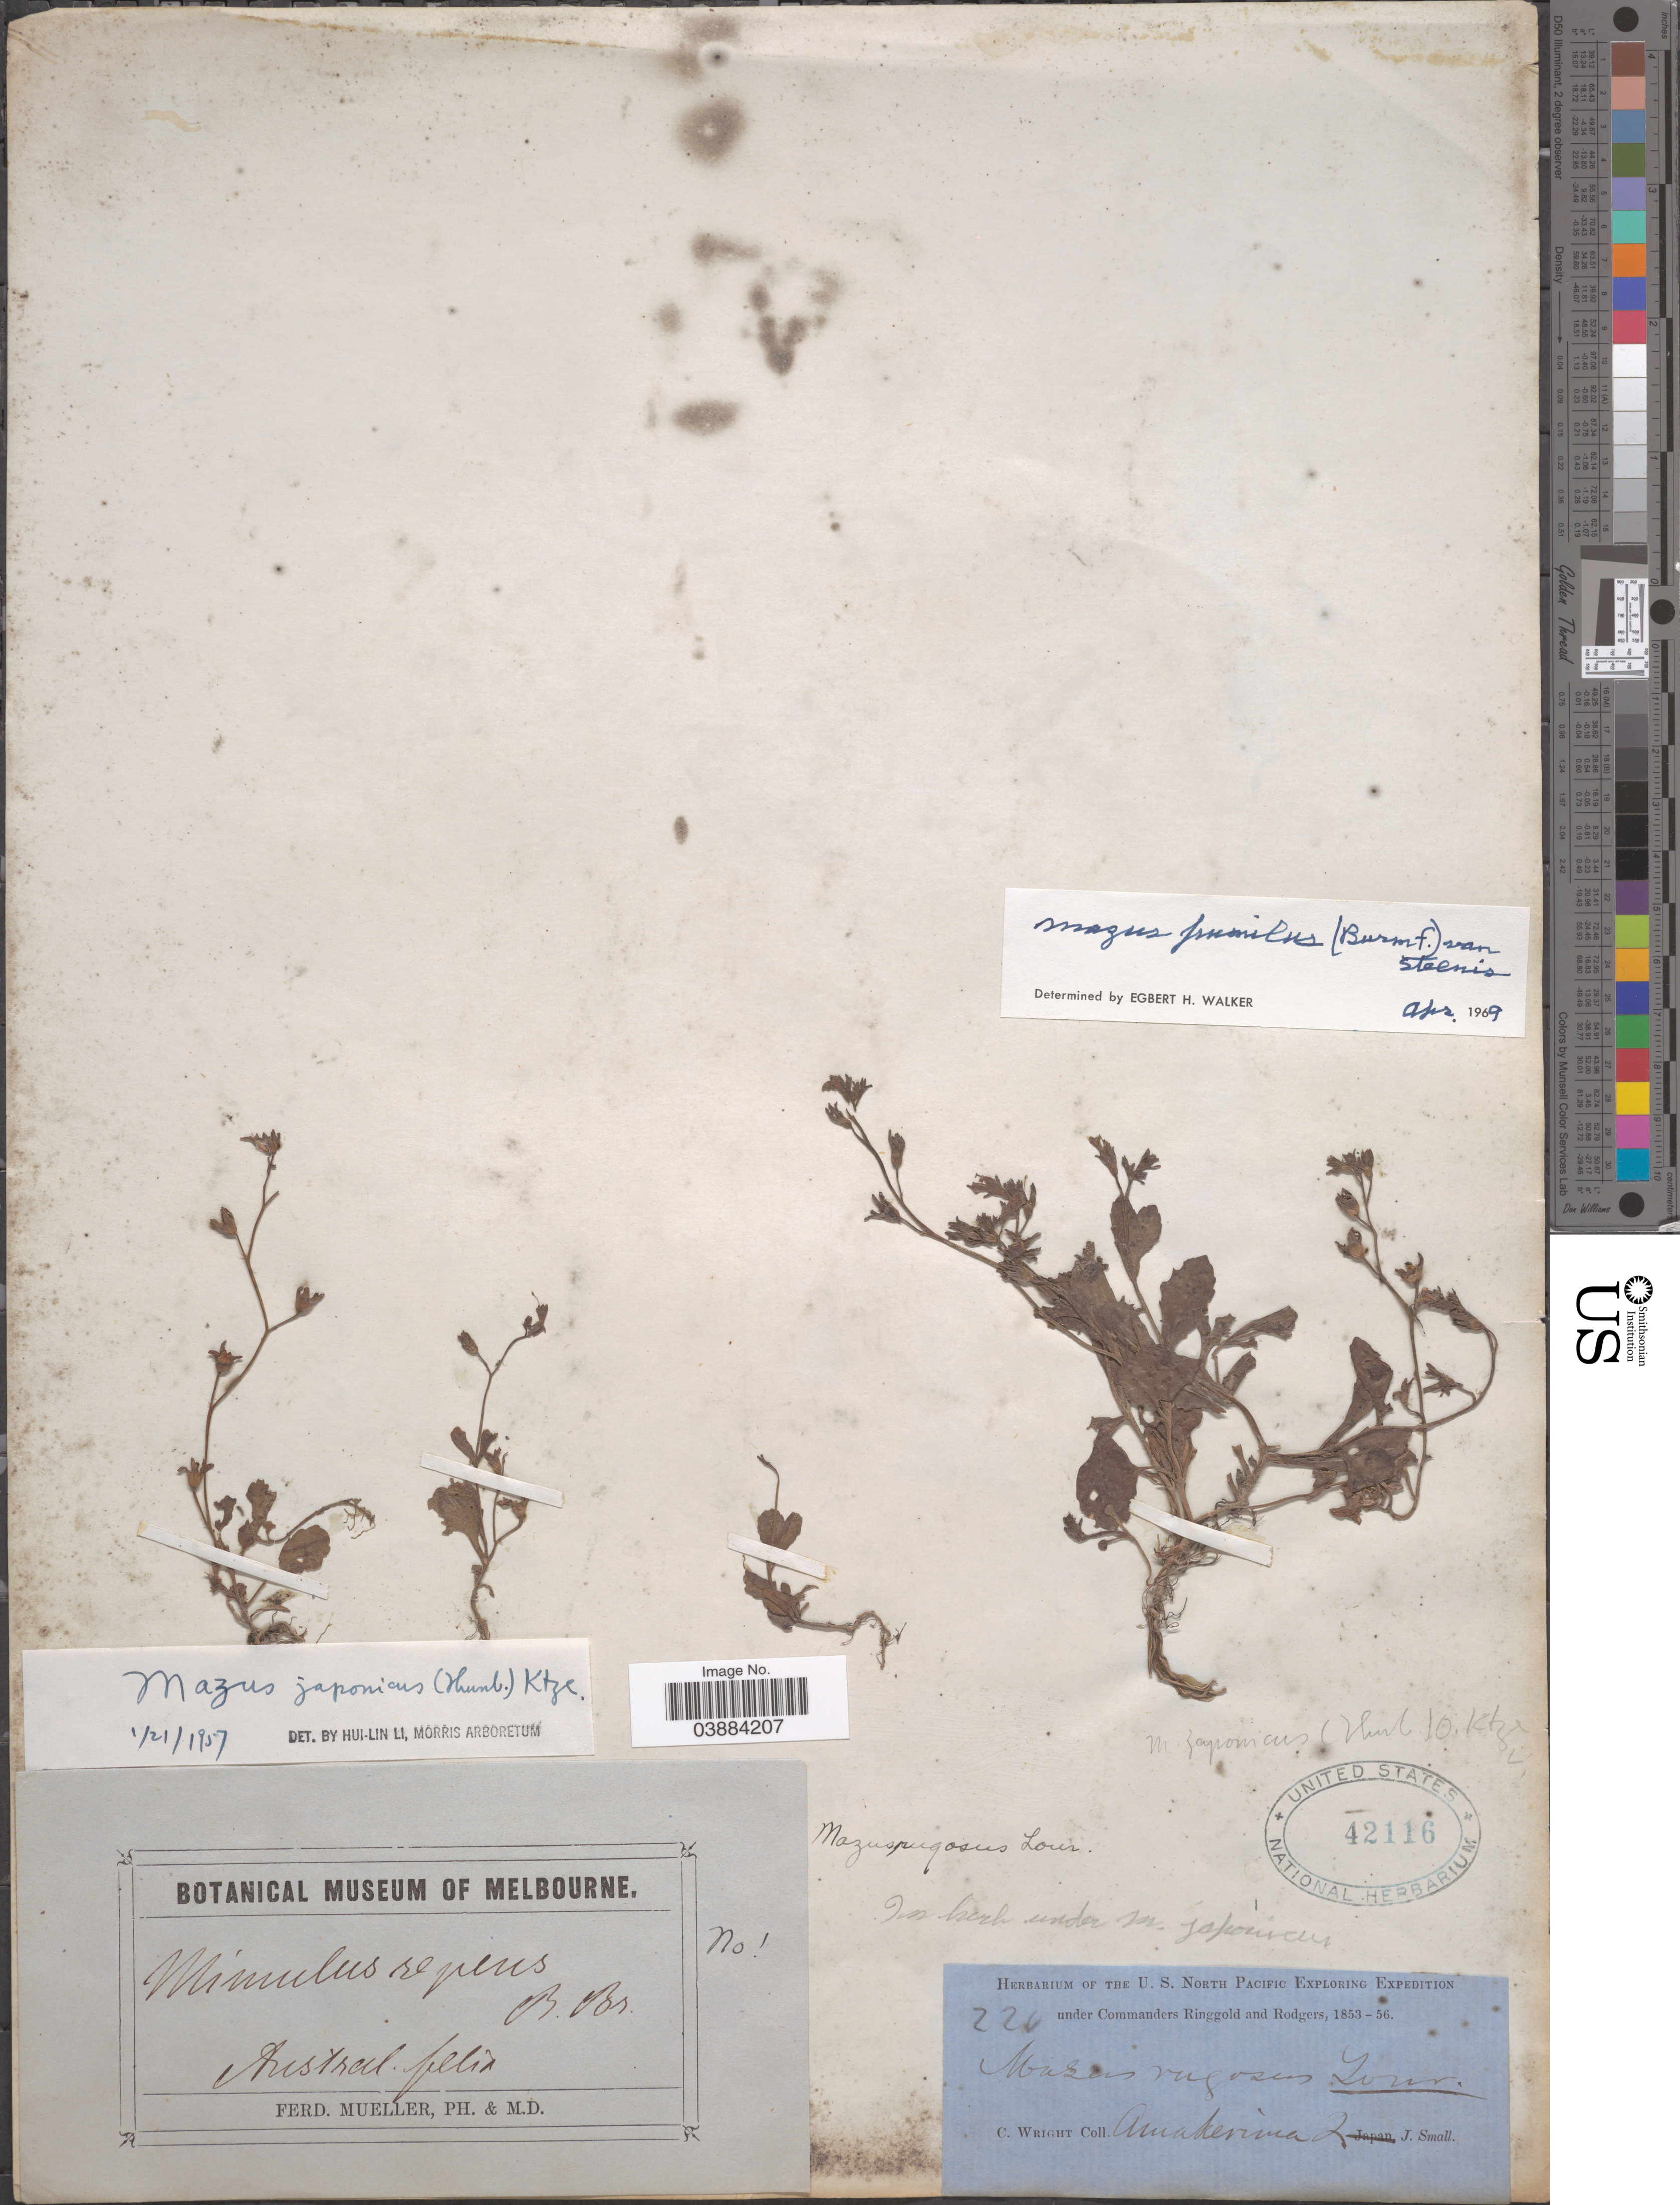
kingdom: Plantae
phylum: Tracheophyta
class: Magnoliopsida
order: Lamiales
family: Mazaceae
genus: Mazus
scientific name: Mazus pumilus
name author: (Burm. f.) Steenis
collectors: F. Mueller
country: Australia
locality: Austral. felix.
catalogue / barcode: US 42116-2